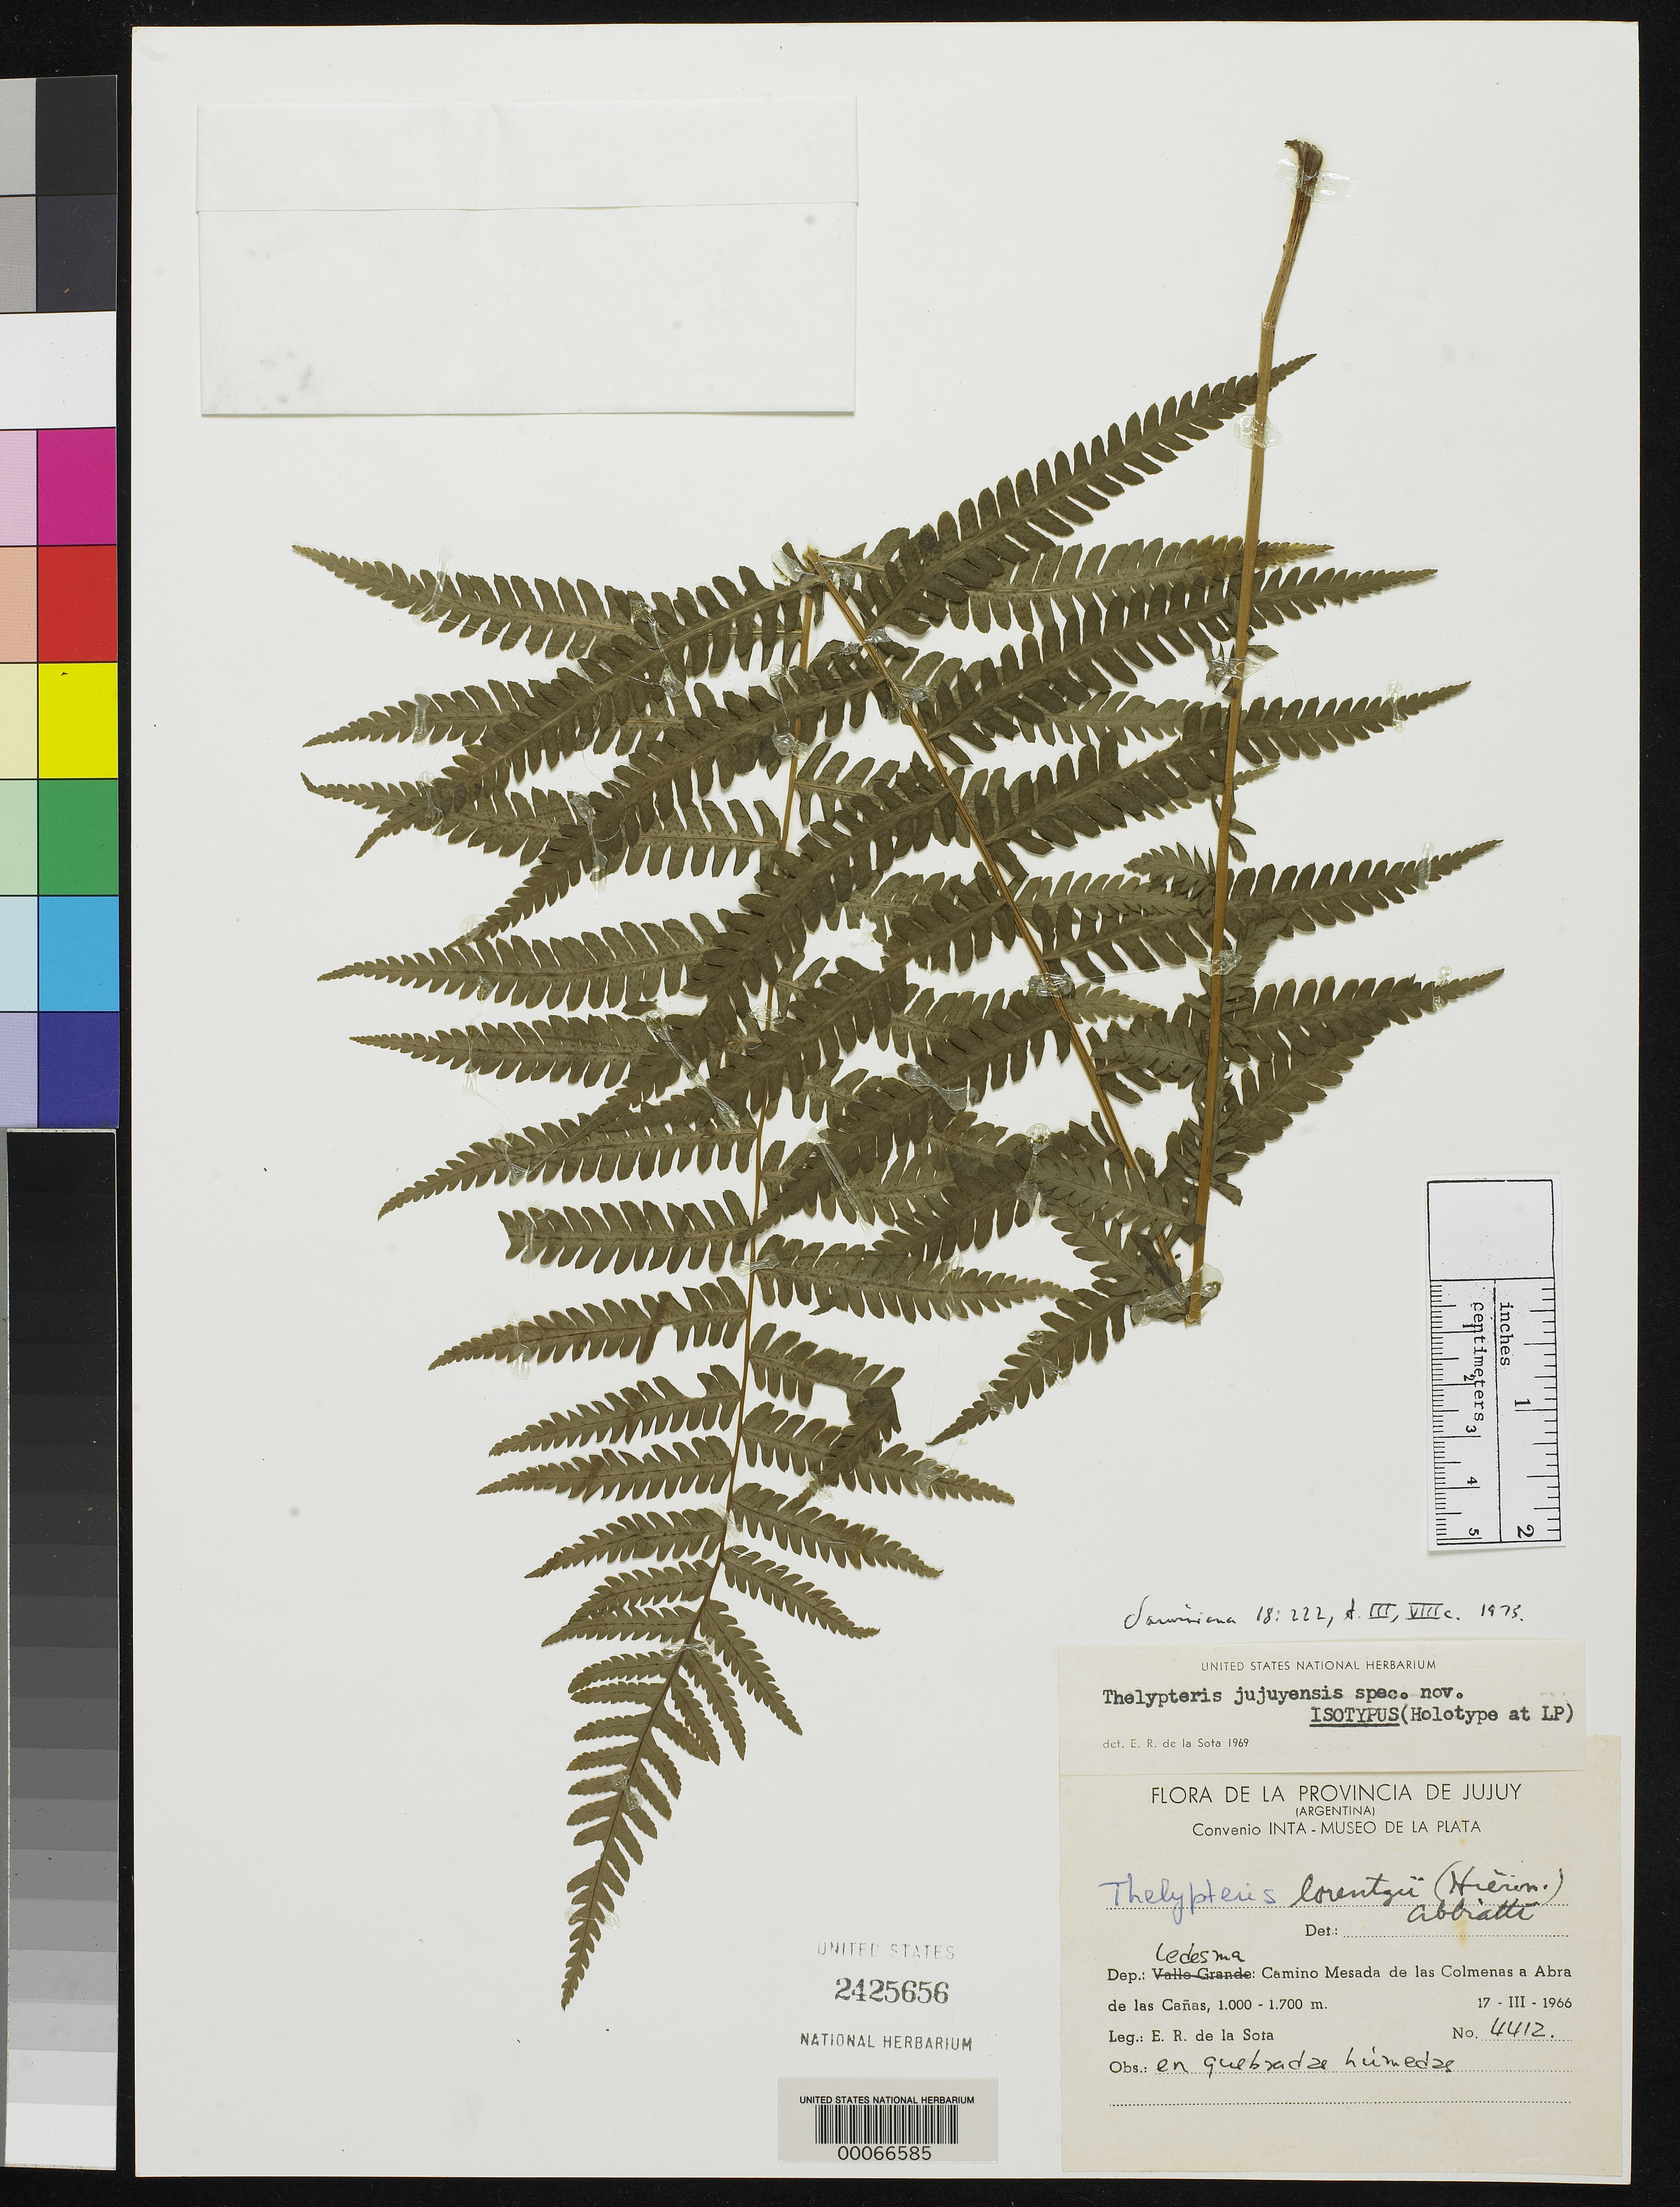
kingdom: Plantae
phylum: Tracheophyta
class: Polypodiopsida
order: Polypodiales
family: Thelypteridaceae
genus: Thelypteris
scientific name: Thelypteris jujuyensis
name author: de la Sota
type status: Isotype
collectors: E. R. de la Sota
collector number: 4412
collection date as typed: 17 Mar 1966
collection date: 1966-03-17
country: Argentina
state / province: Jujuy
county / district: Ledesma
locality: Camino Mesada from Las Colmenas to Abra de Las Canas.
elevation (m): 1000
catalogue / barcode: US 2425656